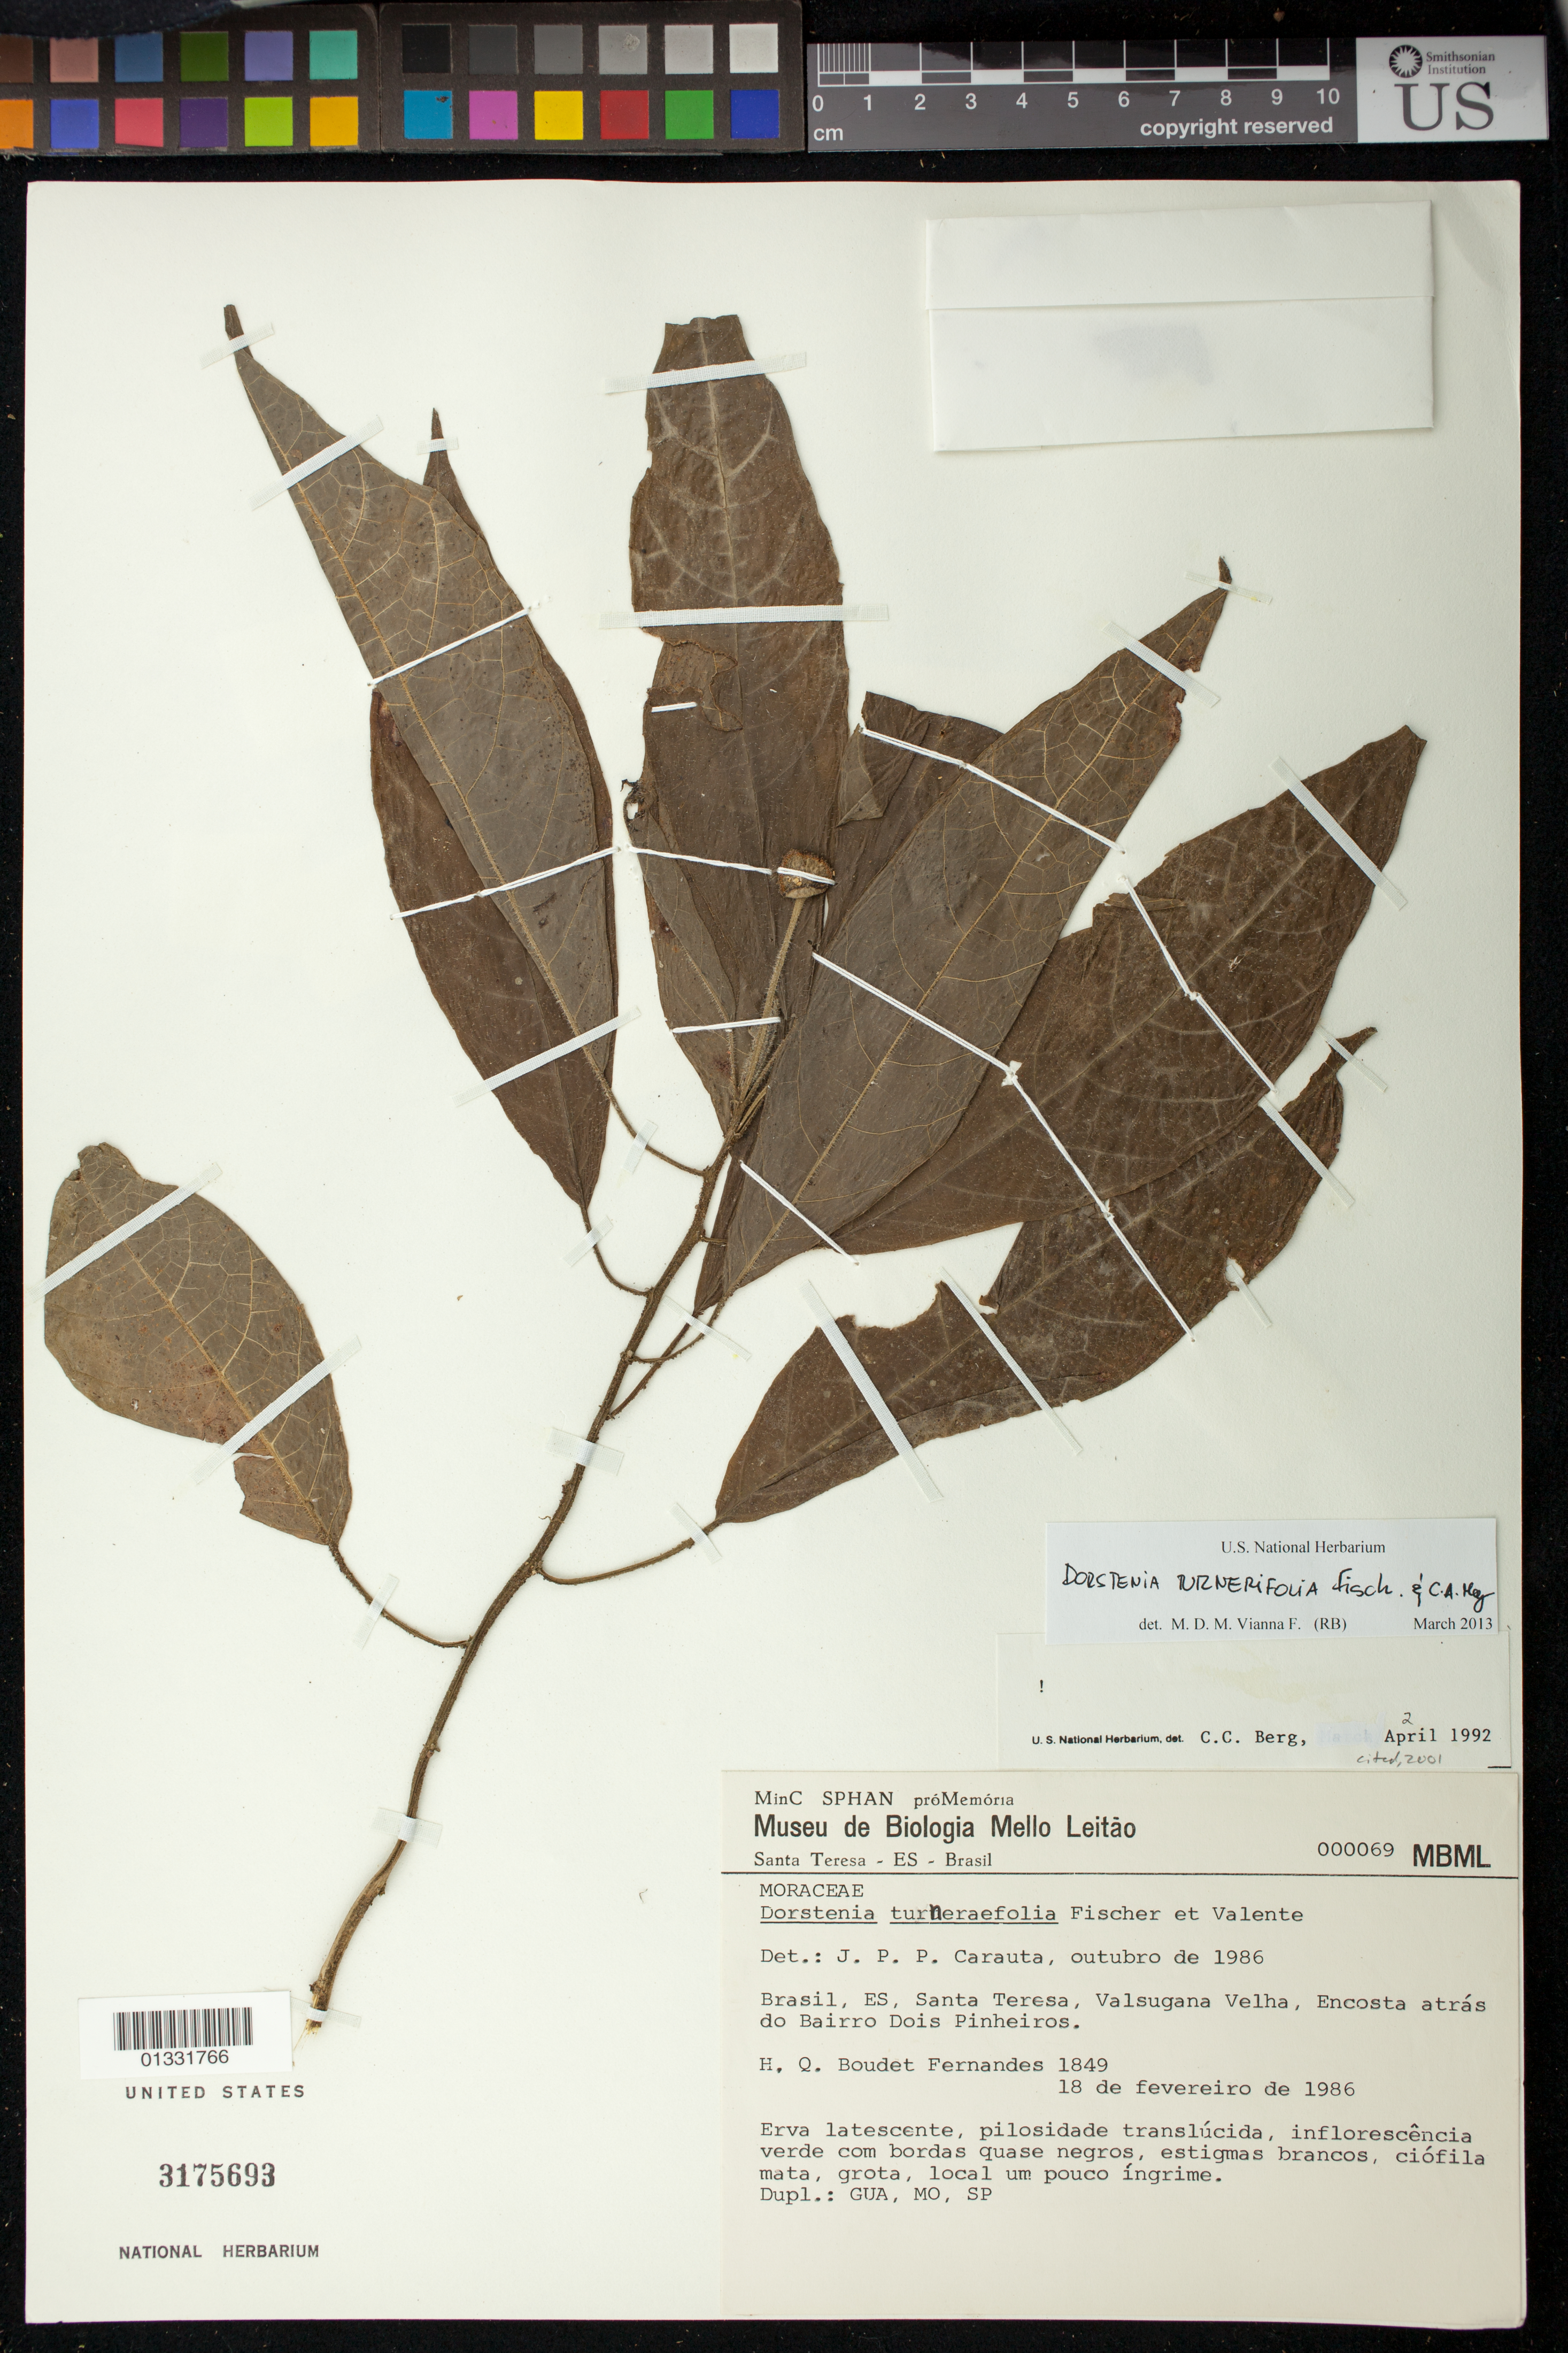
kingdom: Plantae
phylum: Tracheophyta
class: Magnoliopsida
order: Rosales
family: Moraceae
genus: Dorstenia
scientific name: Dorstenia turnerifolia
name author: Fisch. & C.A. Mey.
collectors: H. Q. Boudet Fernandes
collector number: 1849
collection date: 1986-02-18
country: Brazil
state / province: Espírito Santo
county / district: Santa Teresa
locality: Valsugana Velha, Encosta atrás do Bairro Dois Pinheiros.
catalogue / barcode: US 3175693